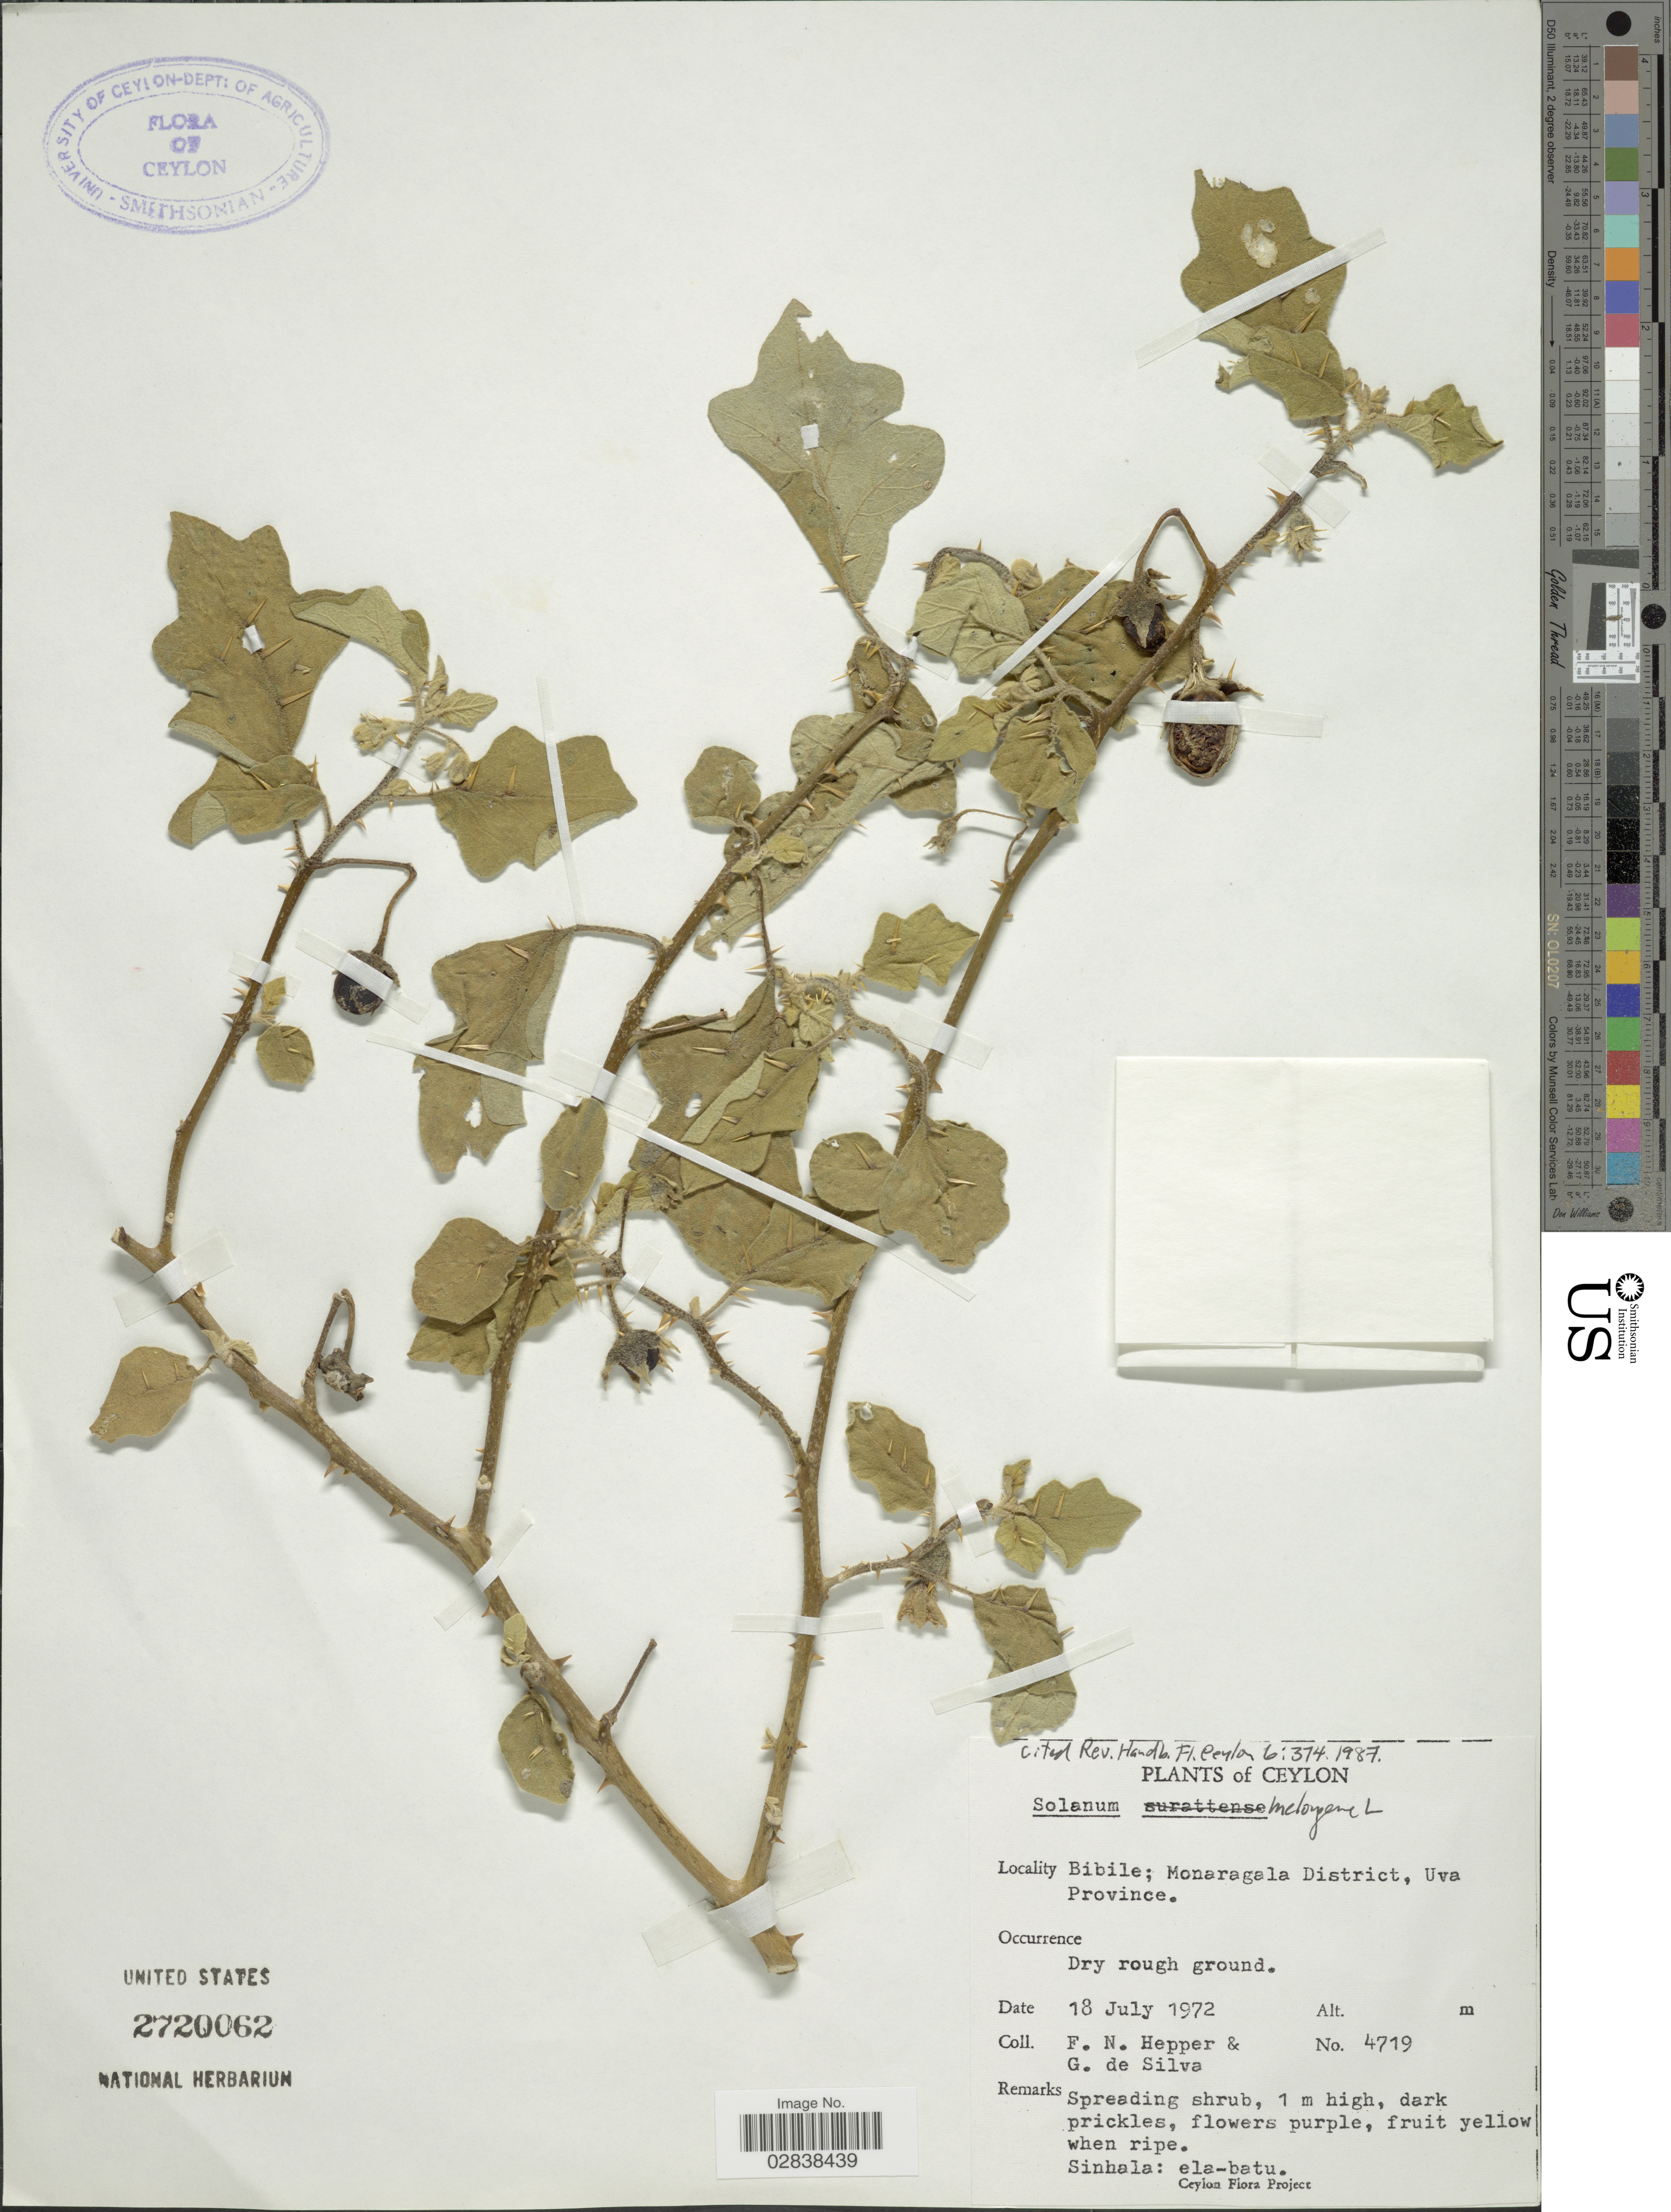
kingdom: Plantae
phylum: Tracheophyta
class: Magnoliopsida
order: Solanales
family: Solanaceae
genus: Solanum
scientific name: Solanum melongena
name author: L.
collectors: F. Hepper & G. De Silva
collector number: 4719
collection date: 1972-07-18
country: Sri Lanka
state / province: Uva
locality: Ceylon, Bibile; Monaragala District, Uva Province.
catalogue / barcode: US 2720062